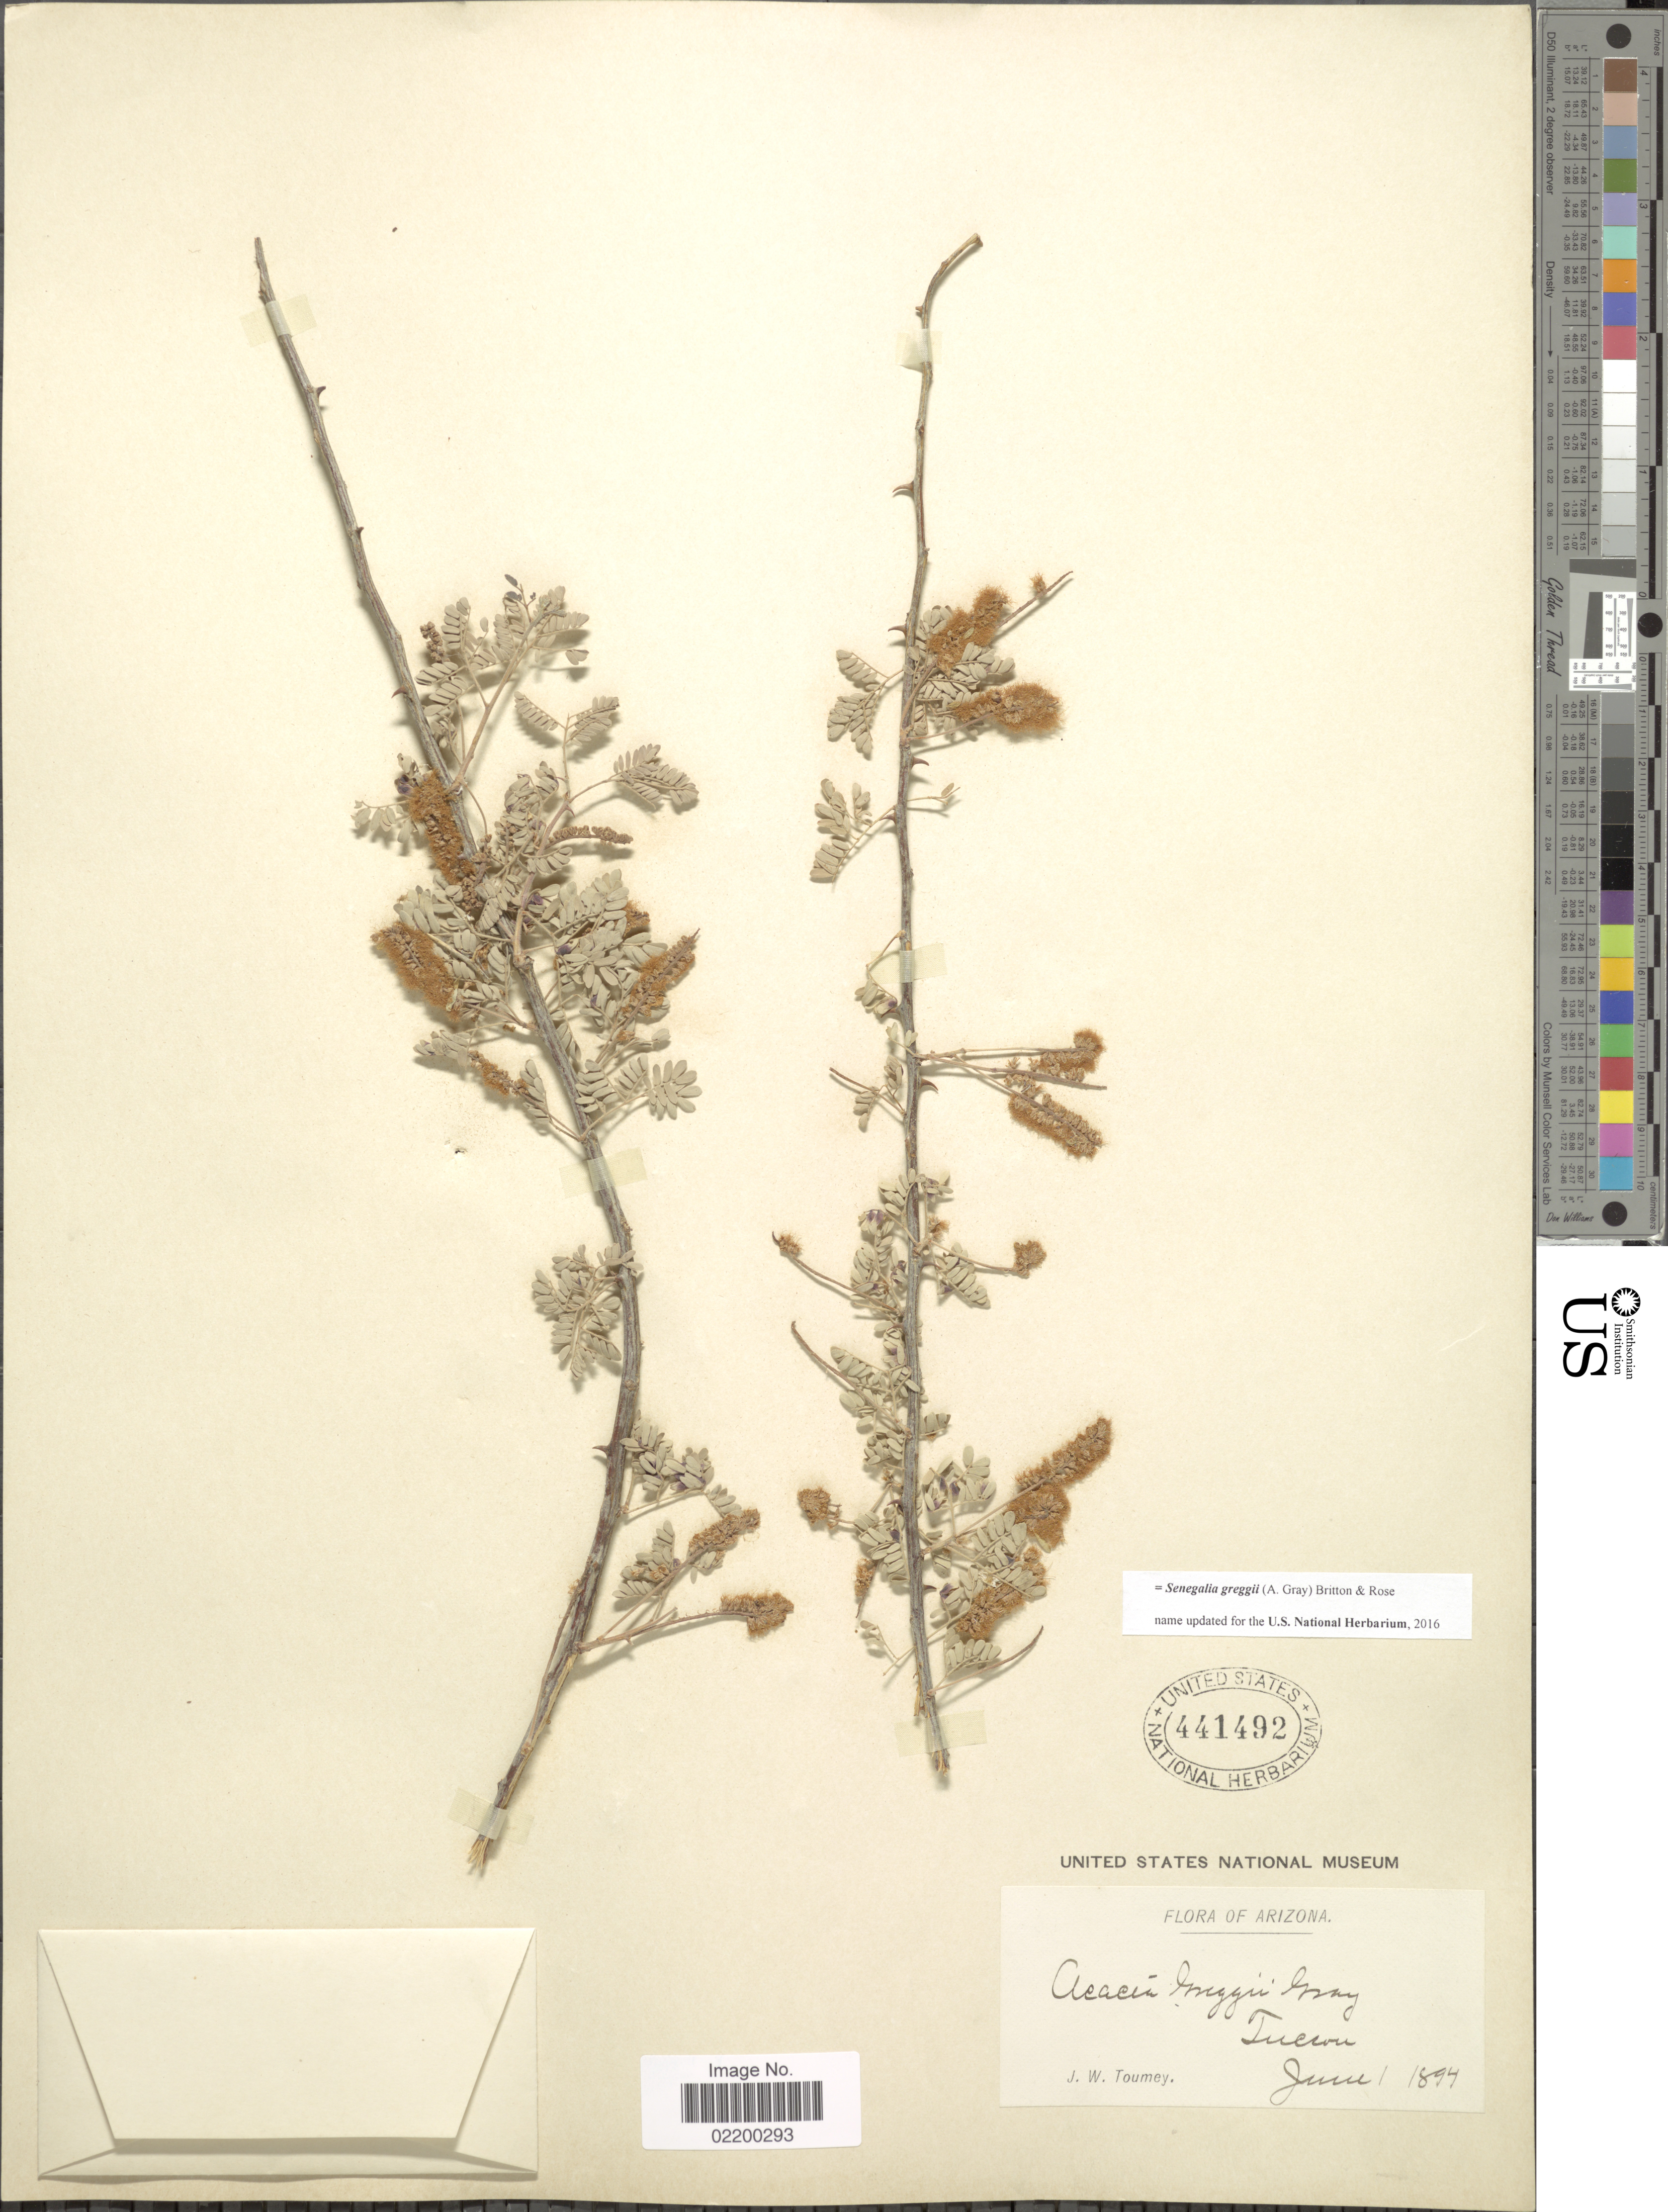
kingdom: Plantae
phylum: Tracheophyta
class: Magnoliopsida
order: Fabales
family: Fabaceae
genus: Senegalia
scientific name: Senegalia greggii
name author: (A. Gray) Britton & Rose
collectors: J. W. Toumey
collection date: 1894-06-01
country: United States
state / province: Arizona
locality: Tucson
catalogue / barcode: US 441492